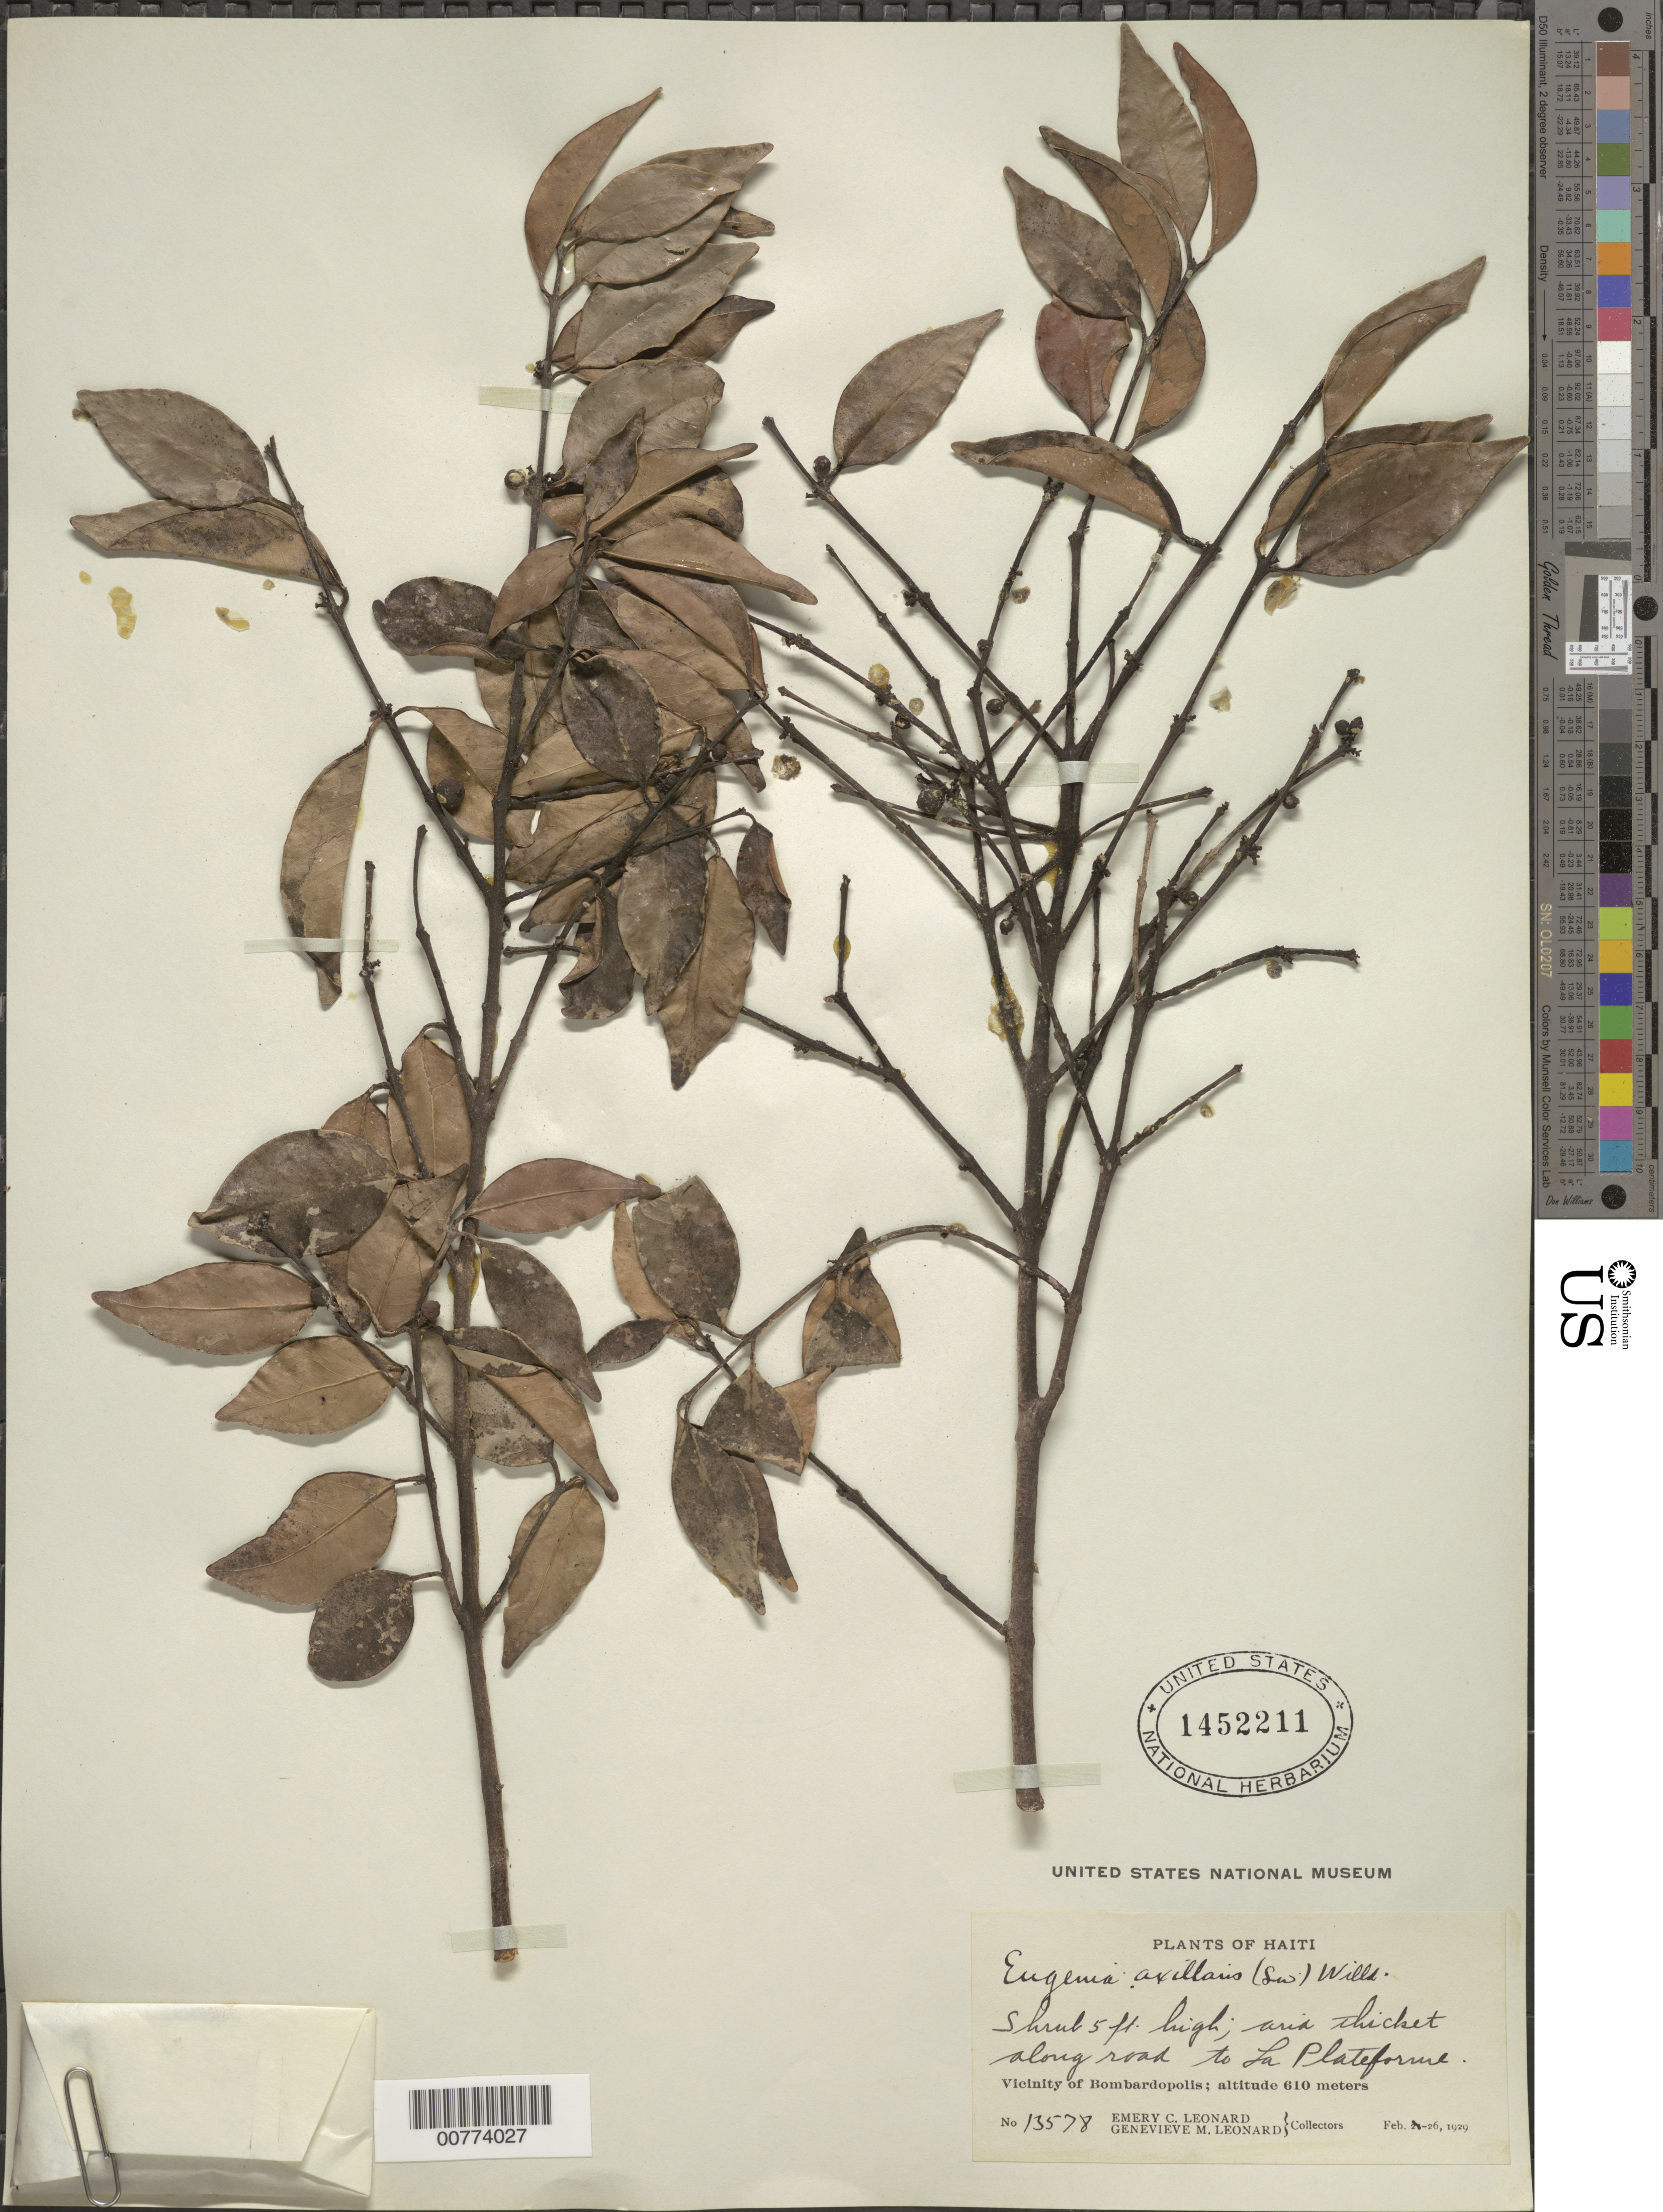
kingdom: Plantae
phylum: Tracheophyta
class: Magnoliopsida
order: Myrtales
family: Myrtaceae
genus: Eugenia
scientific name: Eugenia axillaris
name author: (Sw.) Willd.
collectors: E. C. Leonard & G. M. Leonard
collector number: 13578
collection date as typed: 26 Feb 1929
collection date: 1929-02-26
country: Haiti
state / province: Nord-Ouest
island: Hispaniola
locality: Vicinity of Bombardopolis, along road to La Plateforme.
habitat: Arid thicket.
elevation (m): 610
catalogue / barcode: US 1452211